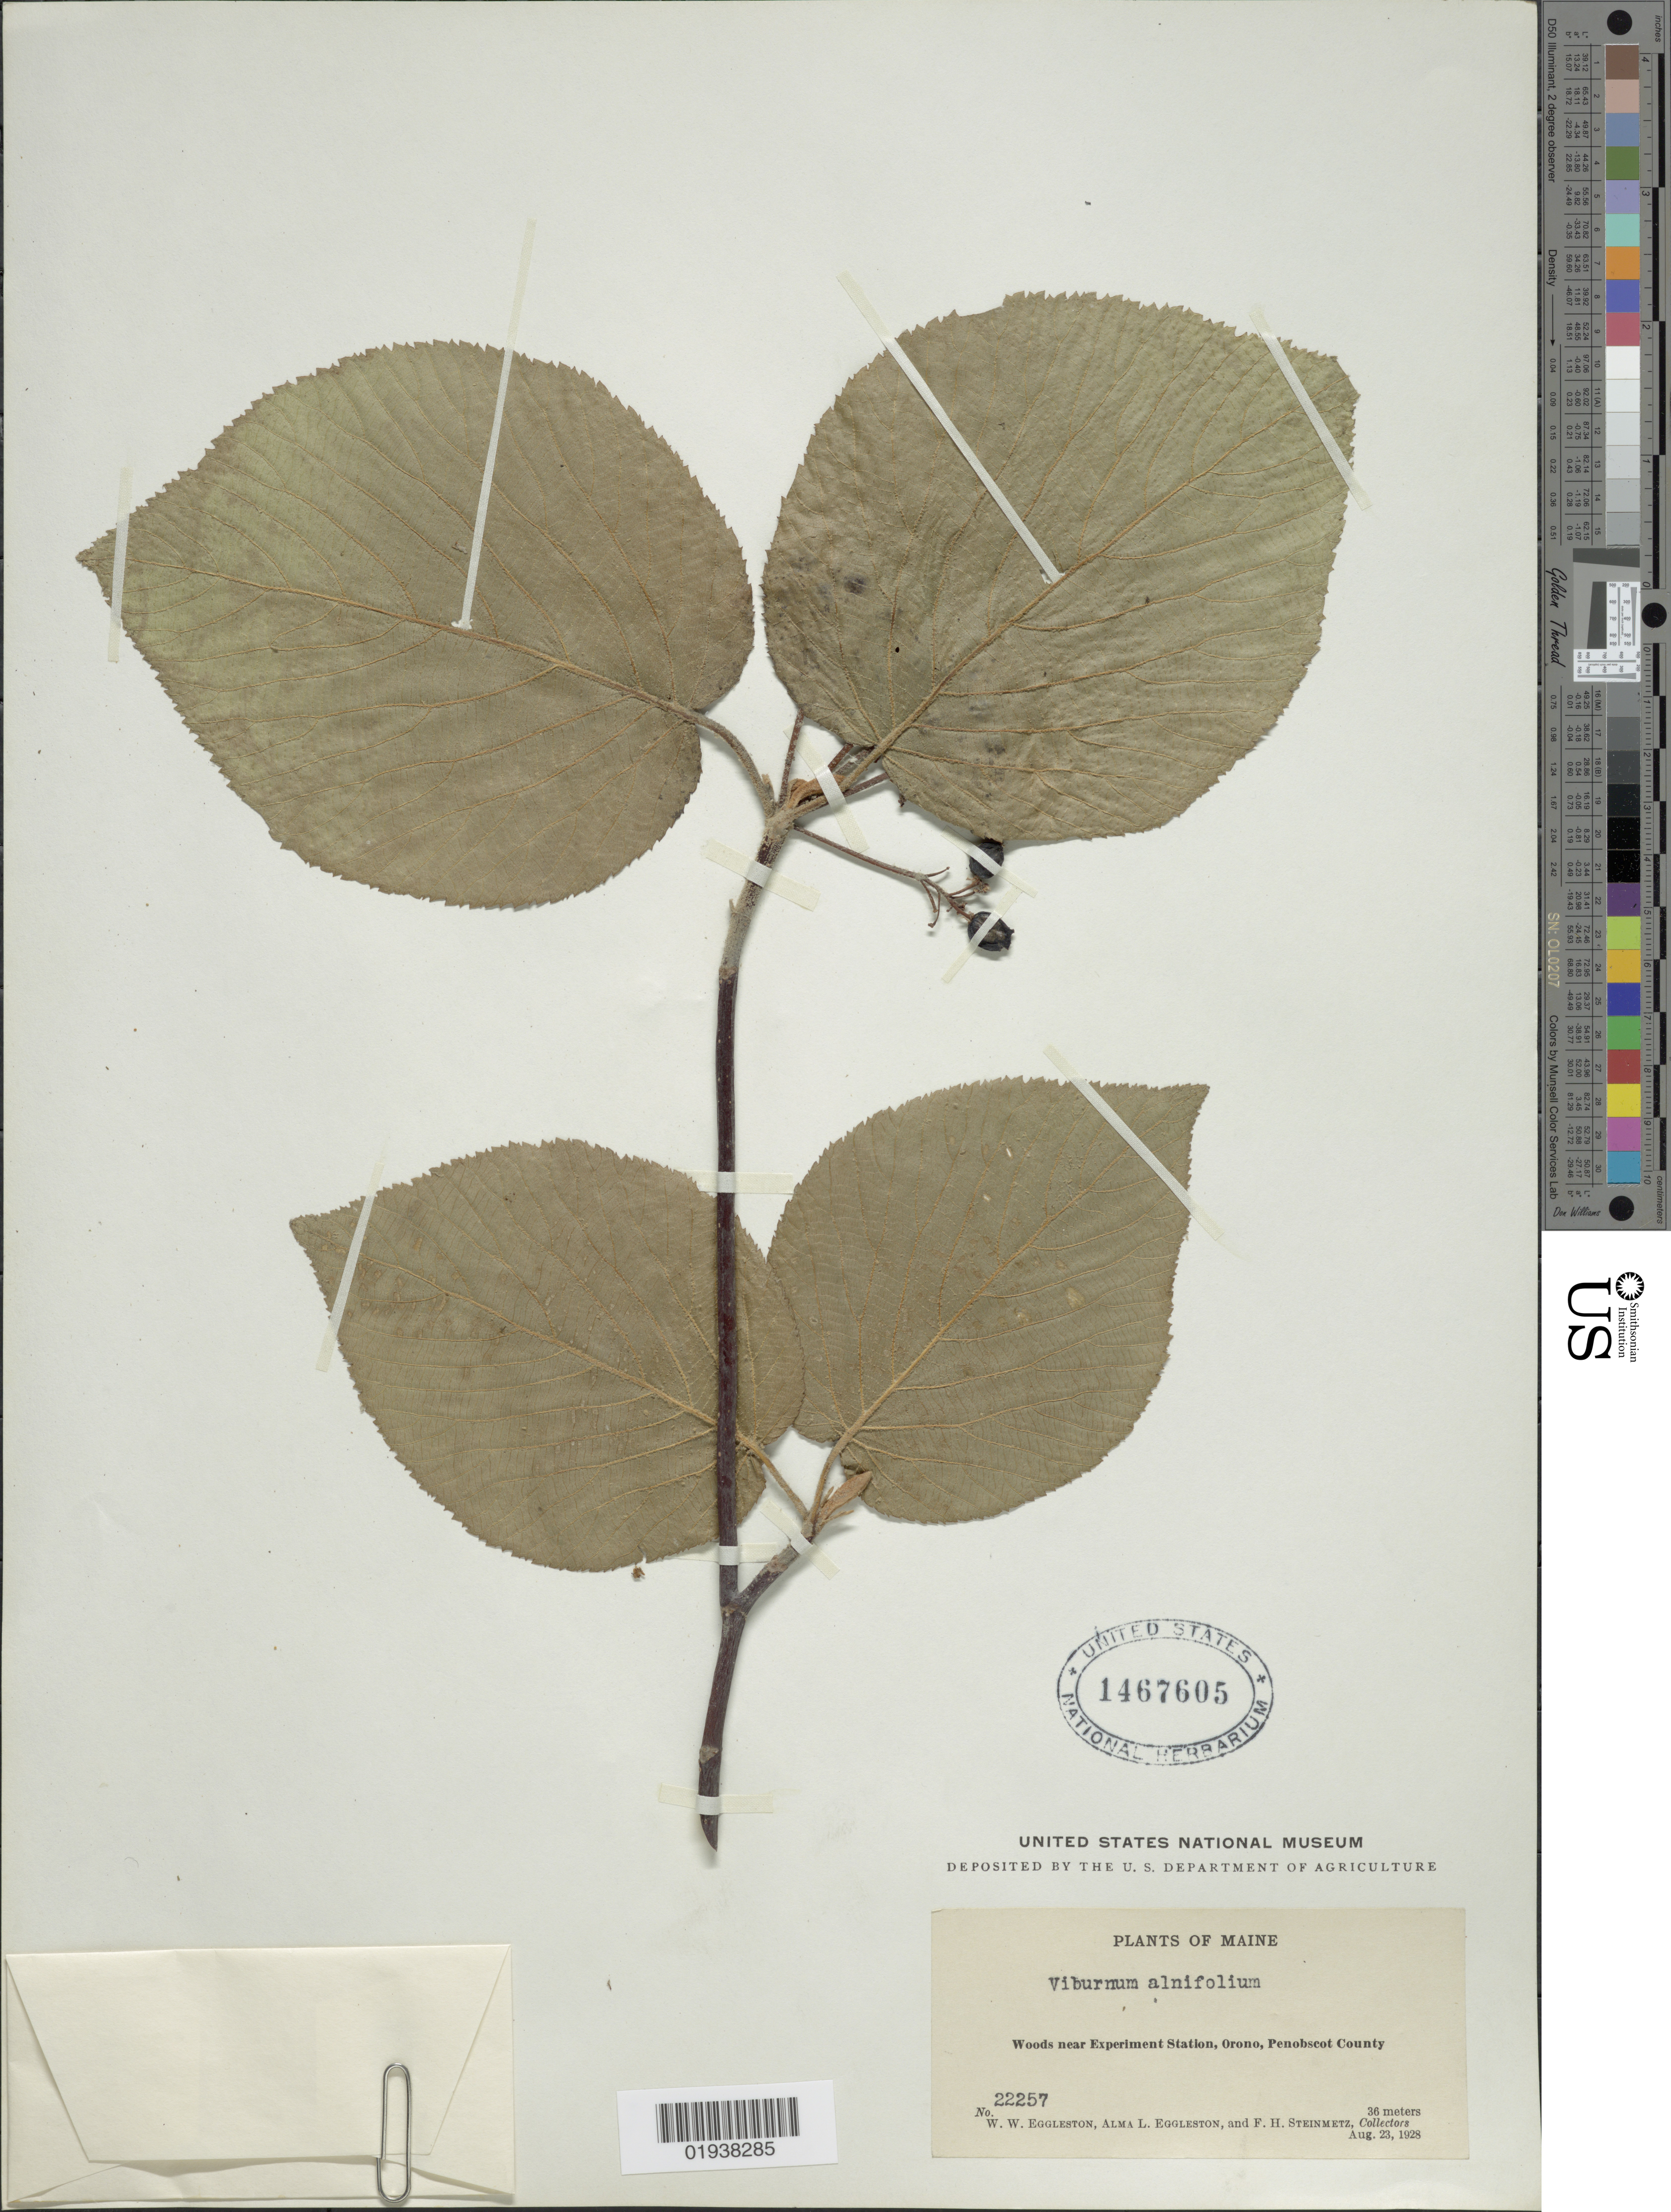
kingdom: Plantae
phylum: Tracheophyta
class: Magnoliopsida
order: Dipsacales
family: Viburnaceae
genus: Viburnum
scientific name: Viburnum alnifolium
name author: Marshall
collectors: W. W. Eggleston, A. Eggleston & F. H. Steinmetz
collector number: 22257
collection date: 1928-08-23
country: United States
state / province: Maine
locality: Woods near Experiment Station, Orono, Penobscot County.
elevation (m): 36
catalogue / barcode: US 1467605